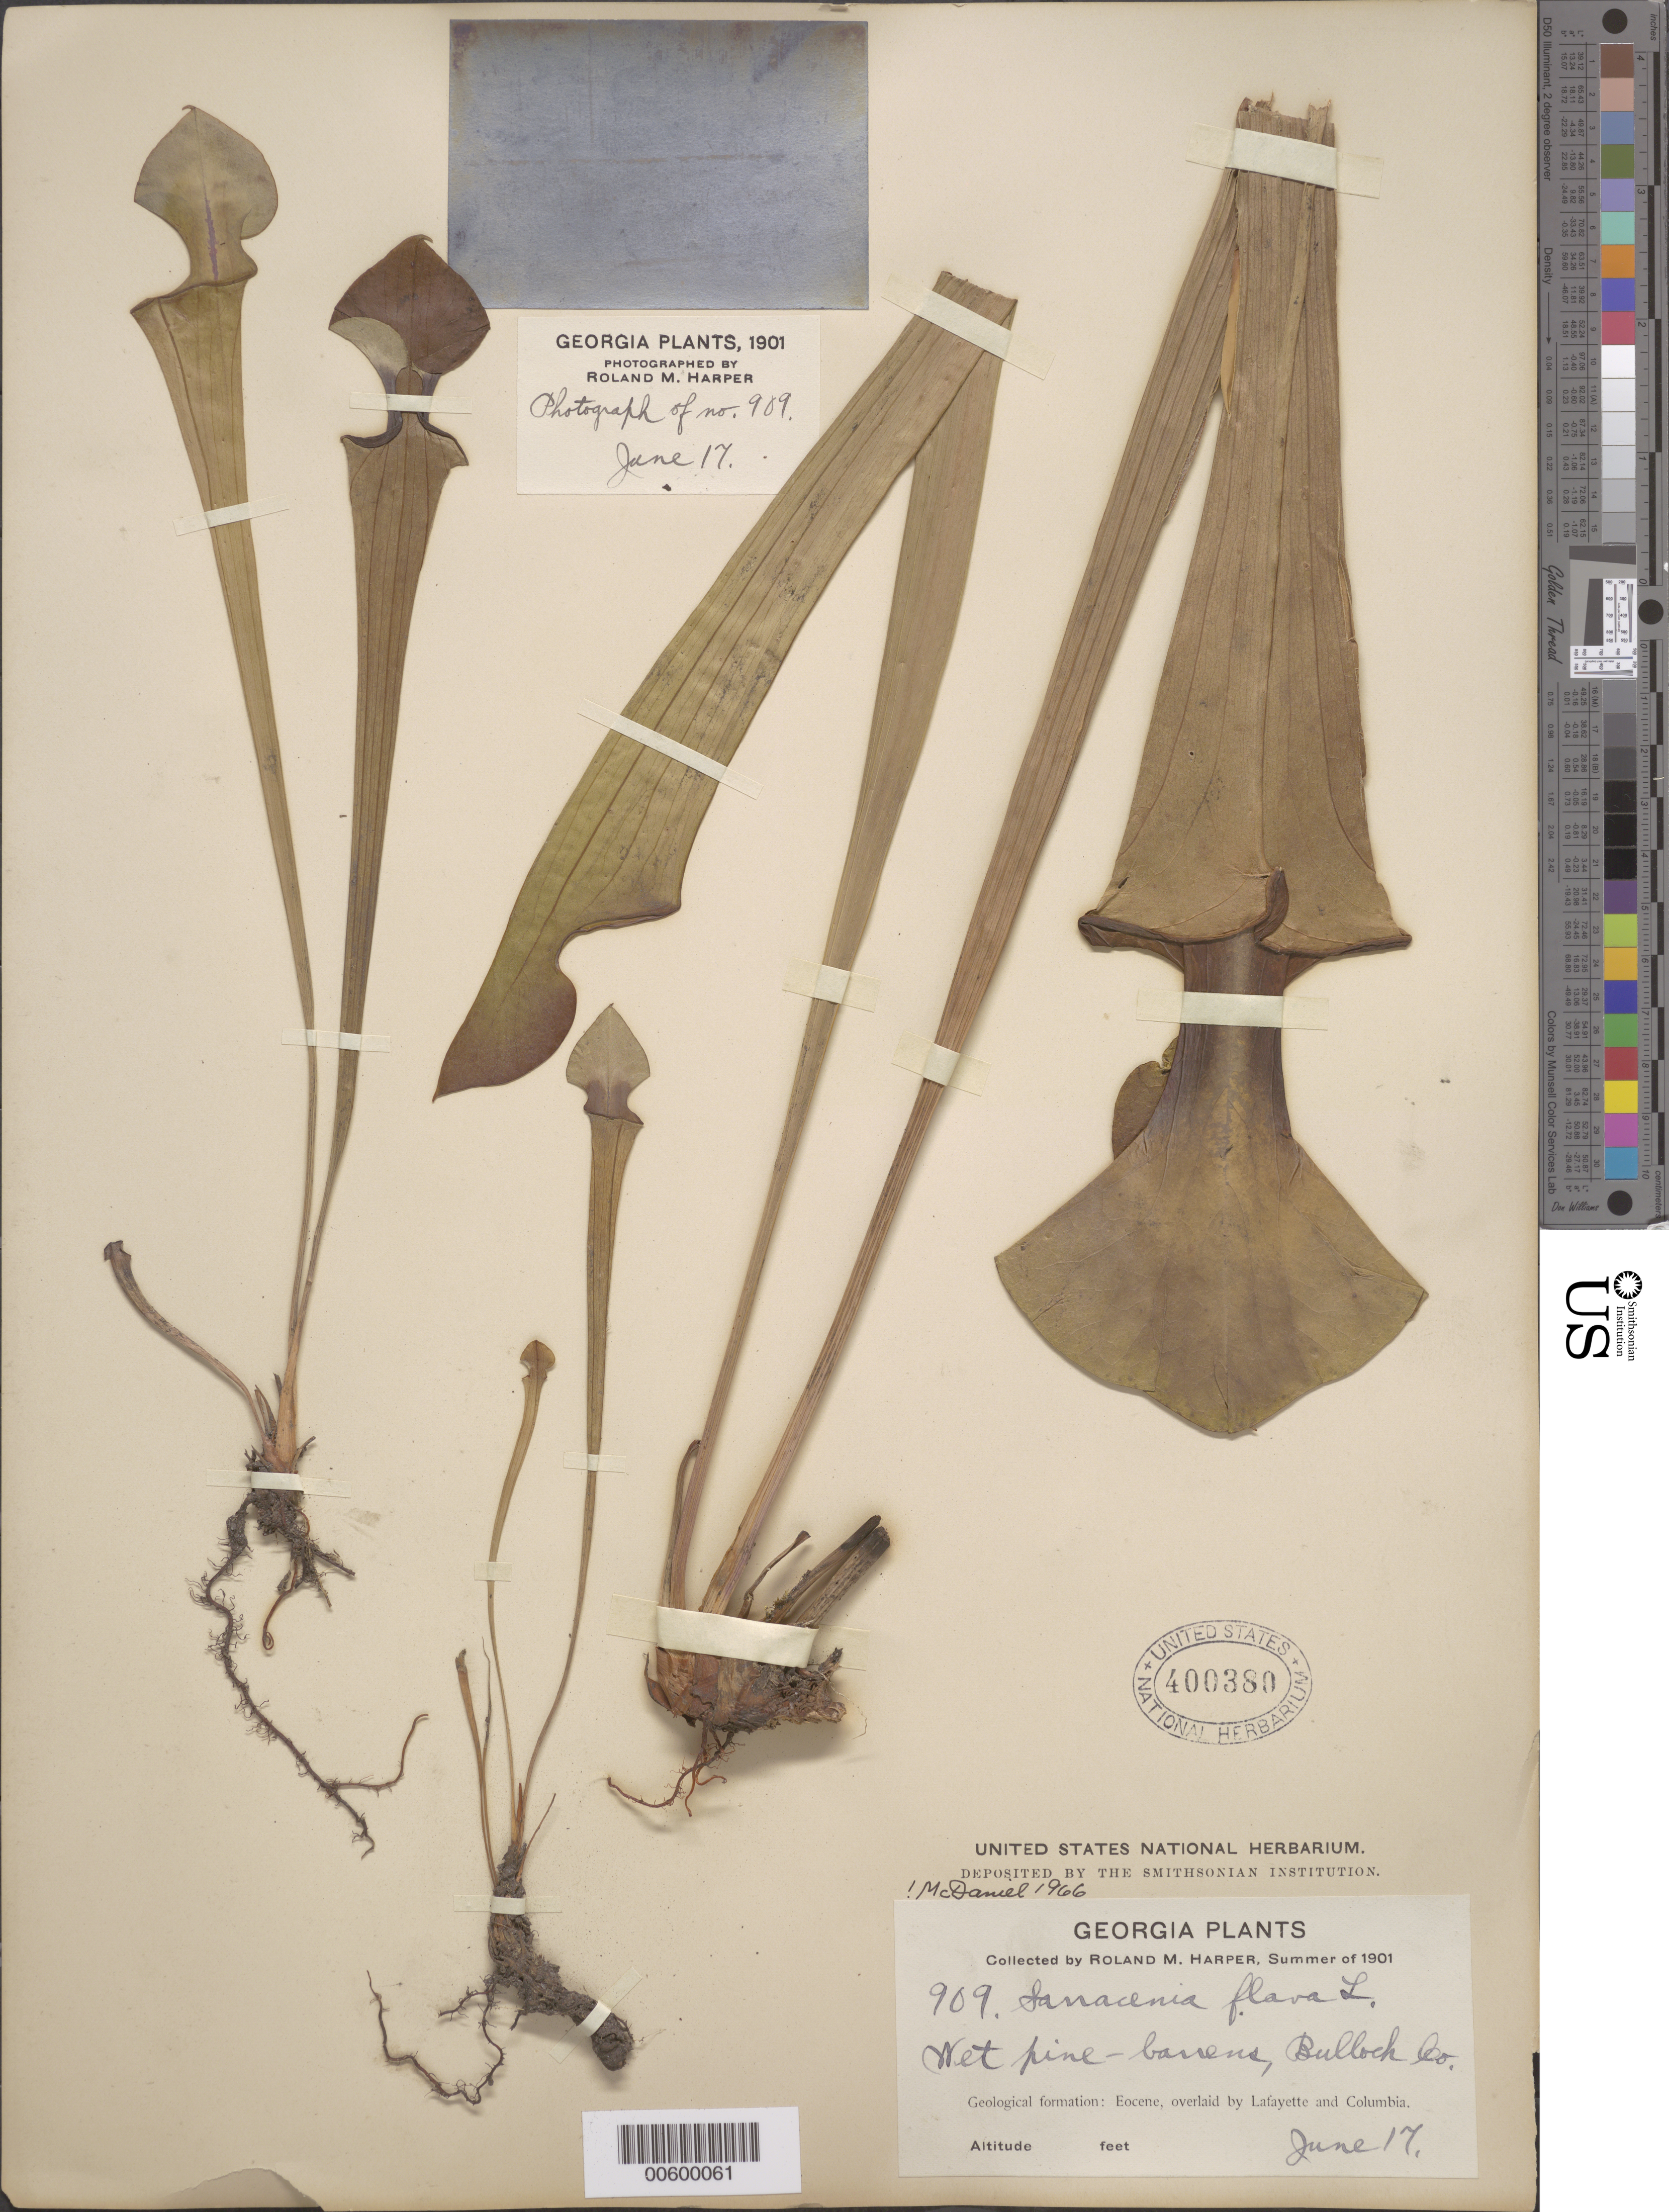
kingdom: Plantae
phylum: Tracheophyta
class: Magnoliopsida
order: Ericales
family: Sarraceniaceae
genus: Sarracenia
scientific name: Sarracenia flava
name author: L.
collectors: R. M. Harper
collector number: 909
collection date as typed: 17 Jun 1901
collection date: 1901-06-17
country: United States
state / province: Georgia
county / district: Bulloch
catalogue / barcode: US 400380